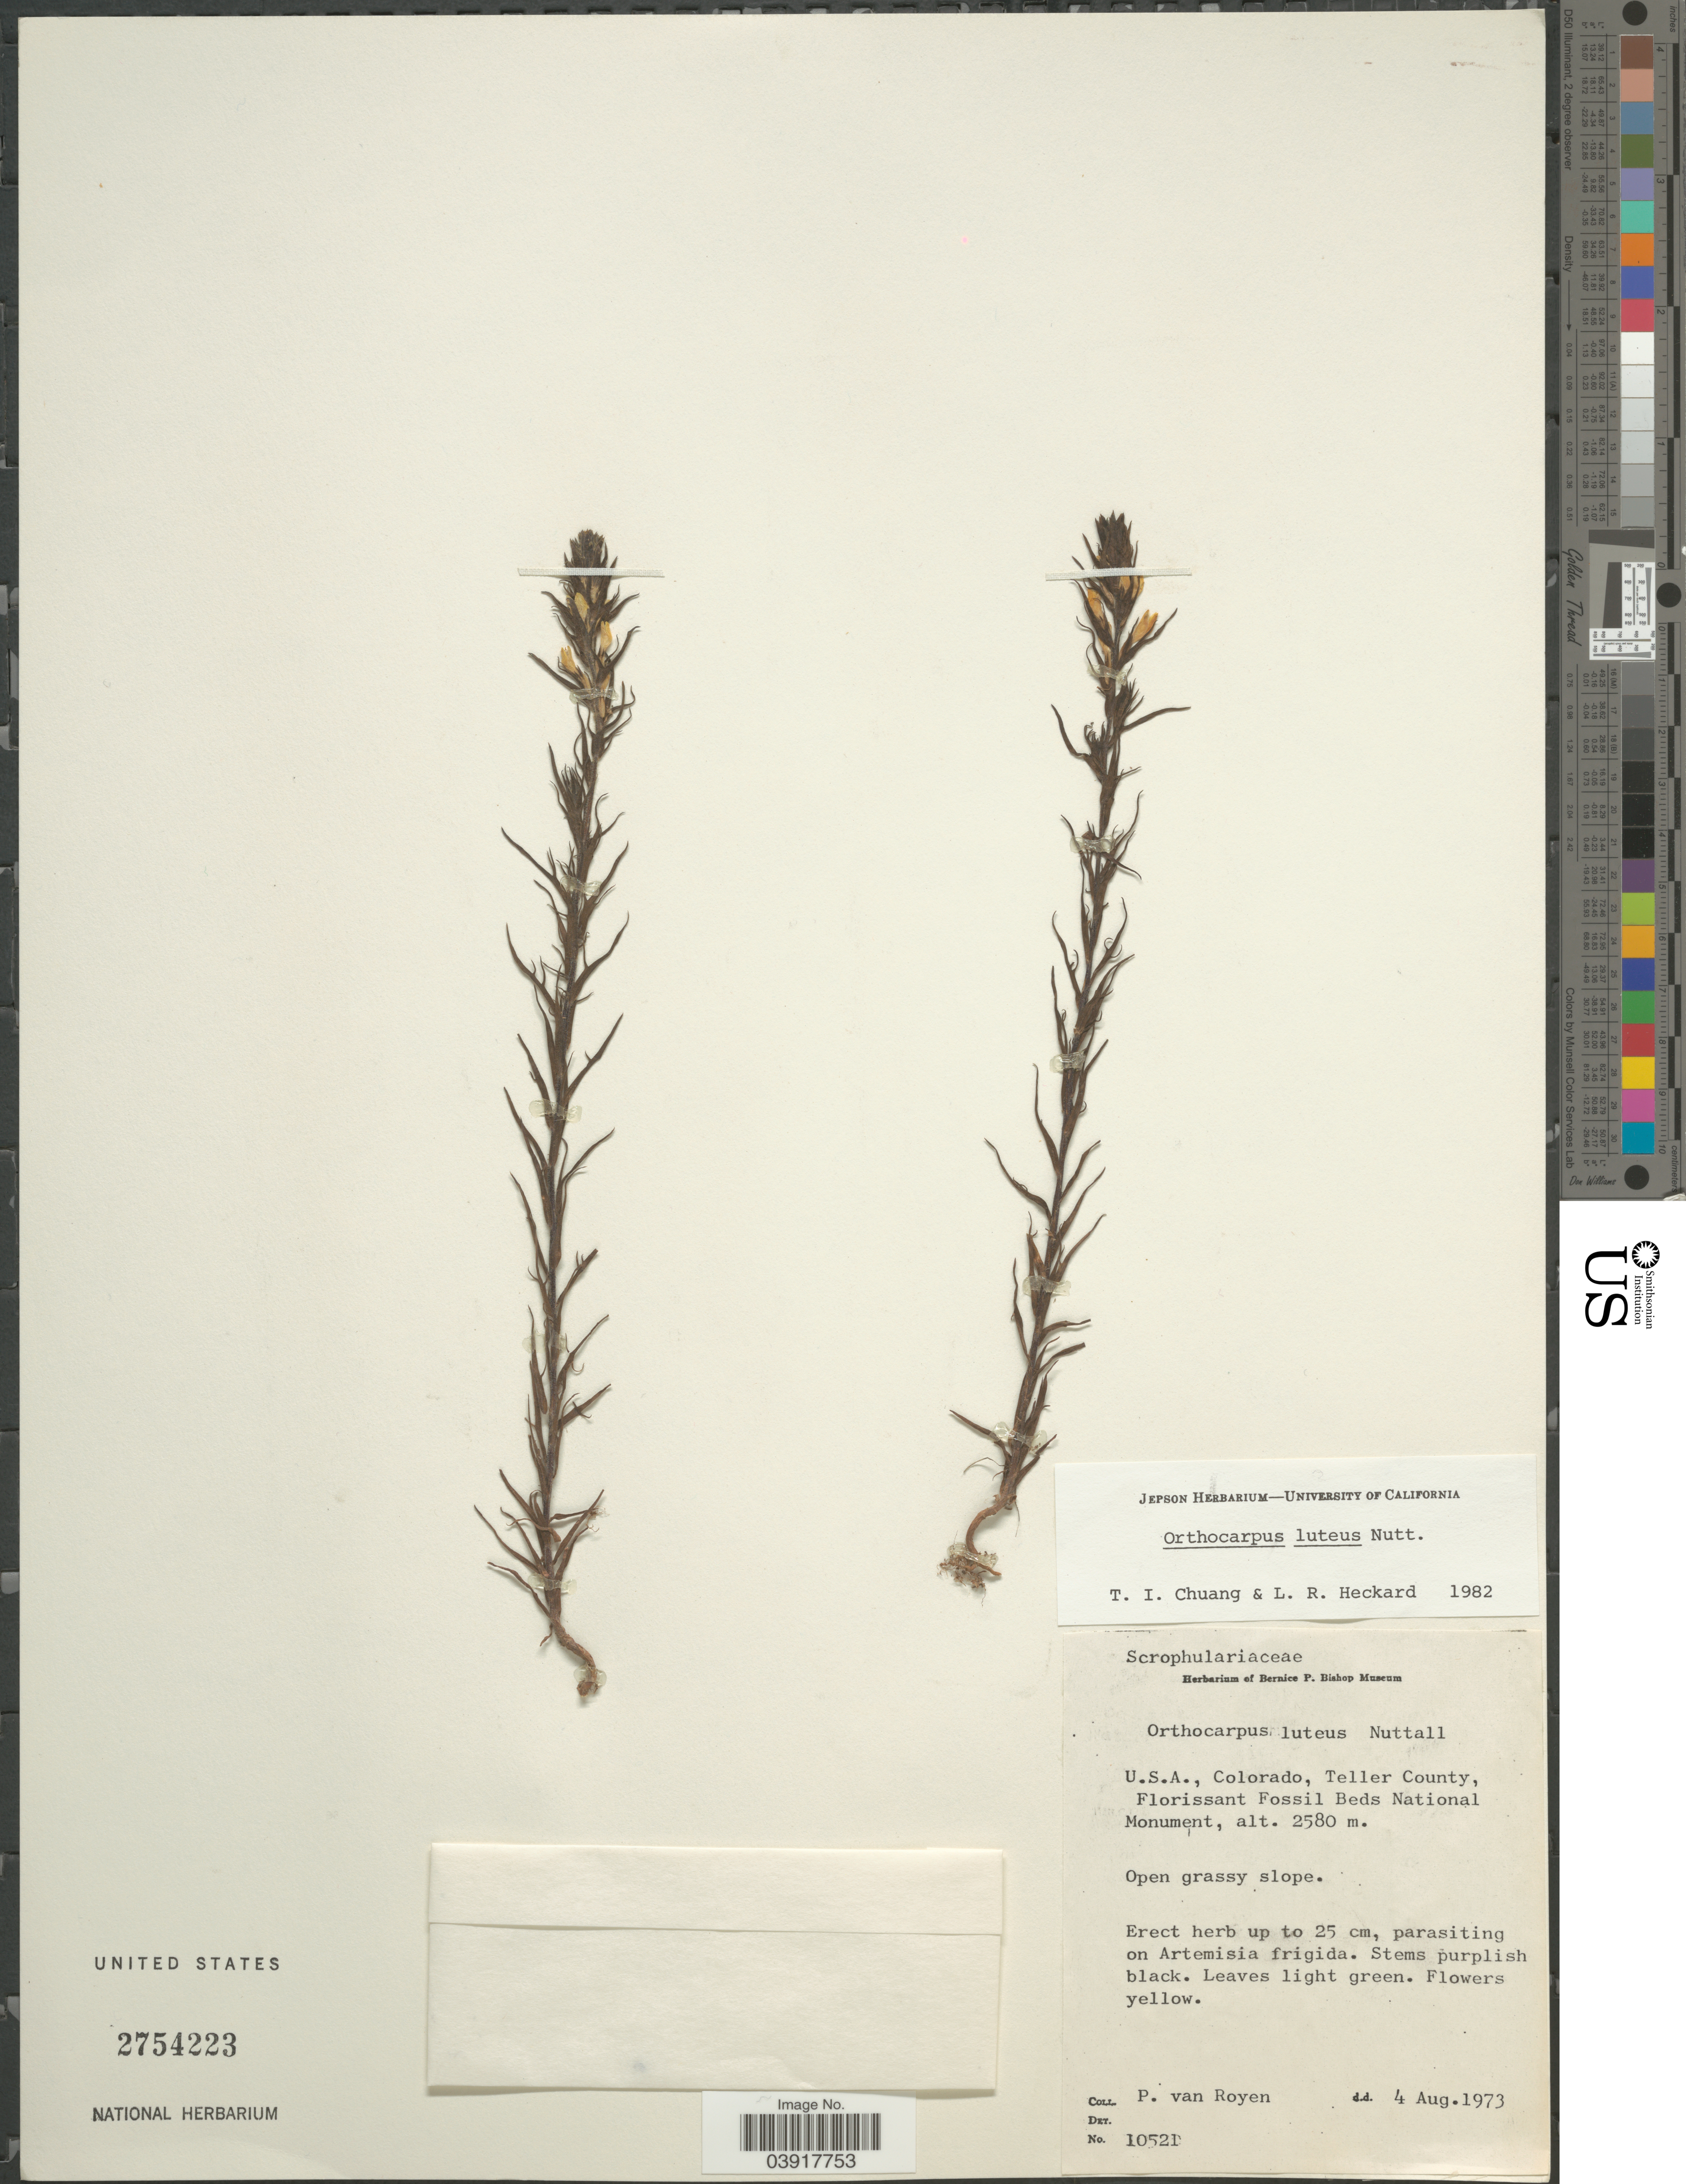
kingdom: Plantae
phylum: Tracheophyta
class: Magnoliopsida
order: Lamiales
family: Orobanchaceae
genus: Orthocarpus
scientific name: Orthocarpus luteus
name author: Nutt.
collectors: P. van Royen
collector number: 10521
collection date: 1973-08-04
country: United States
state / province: Colorado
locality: Teller County, Florissant Fossil Beds National Monument.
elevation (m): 2580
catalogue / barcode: US 2754223